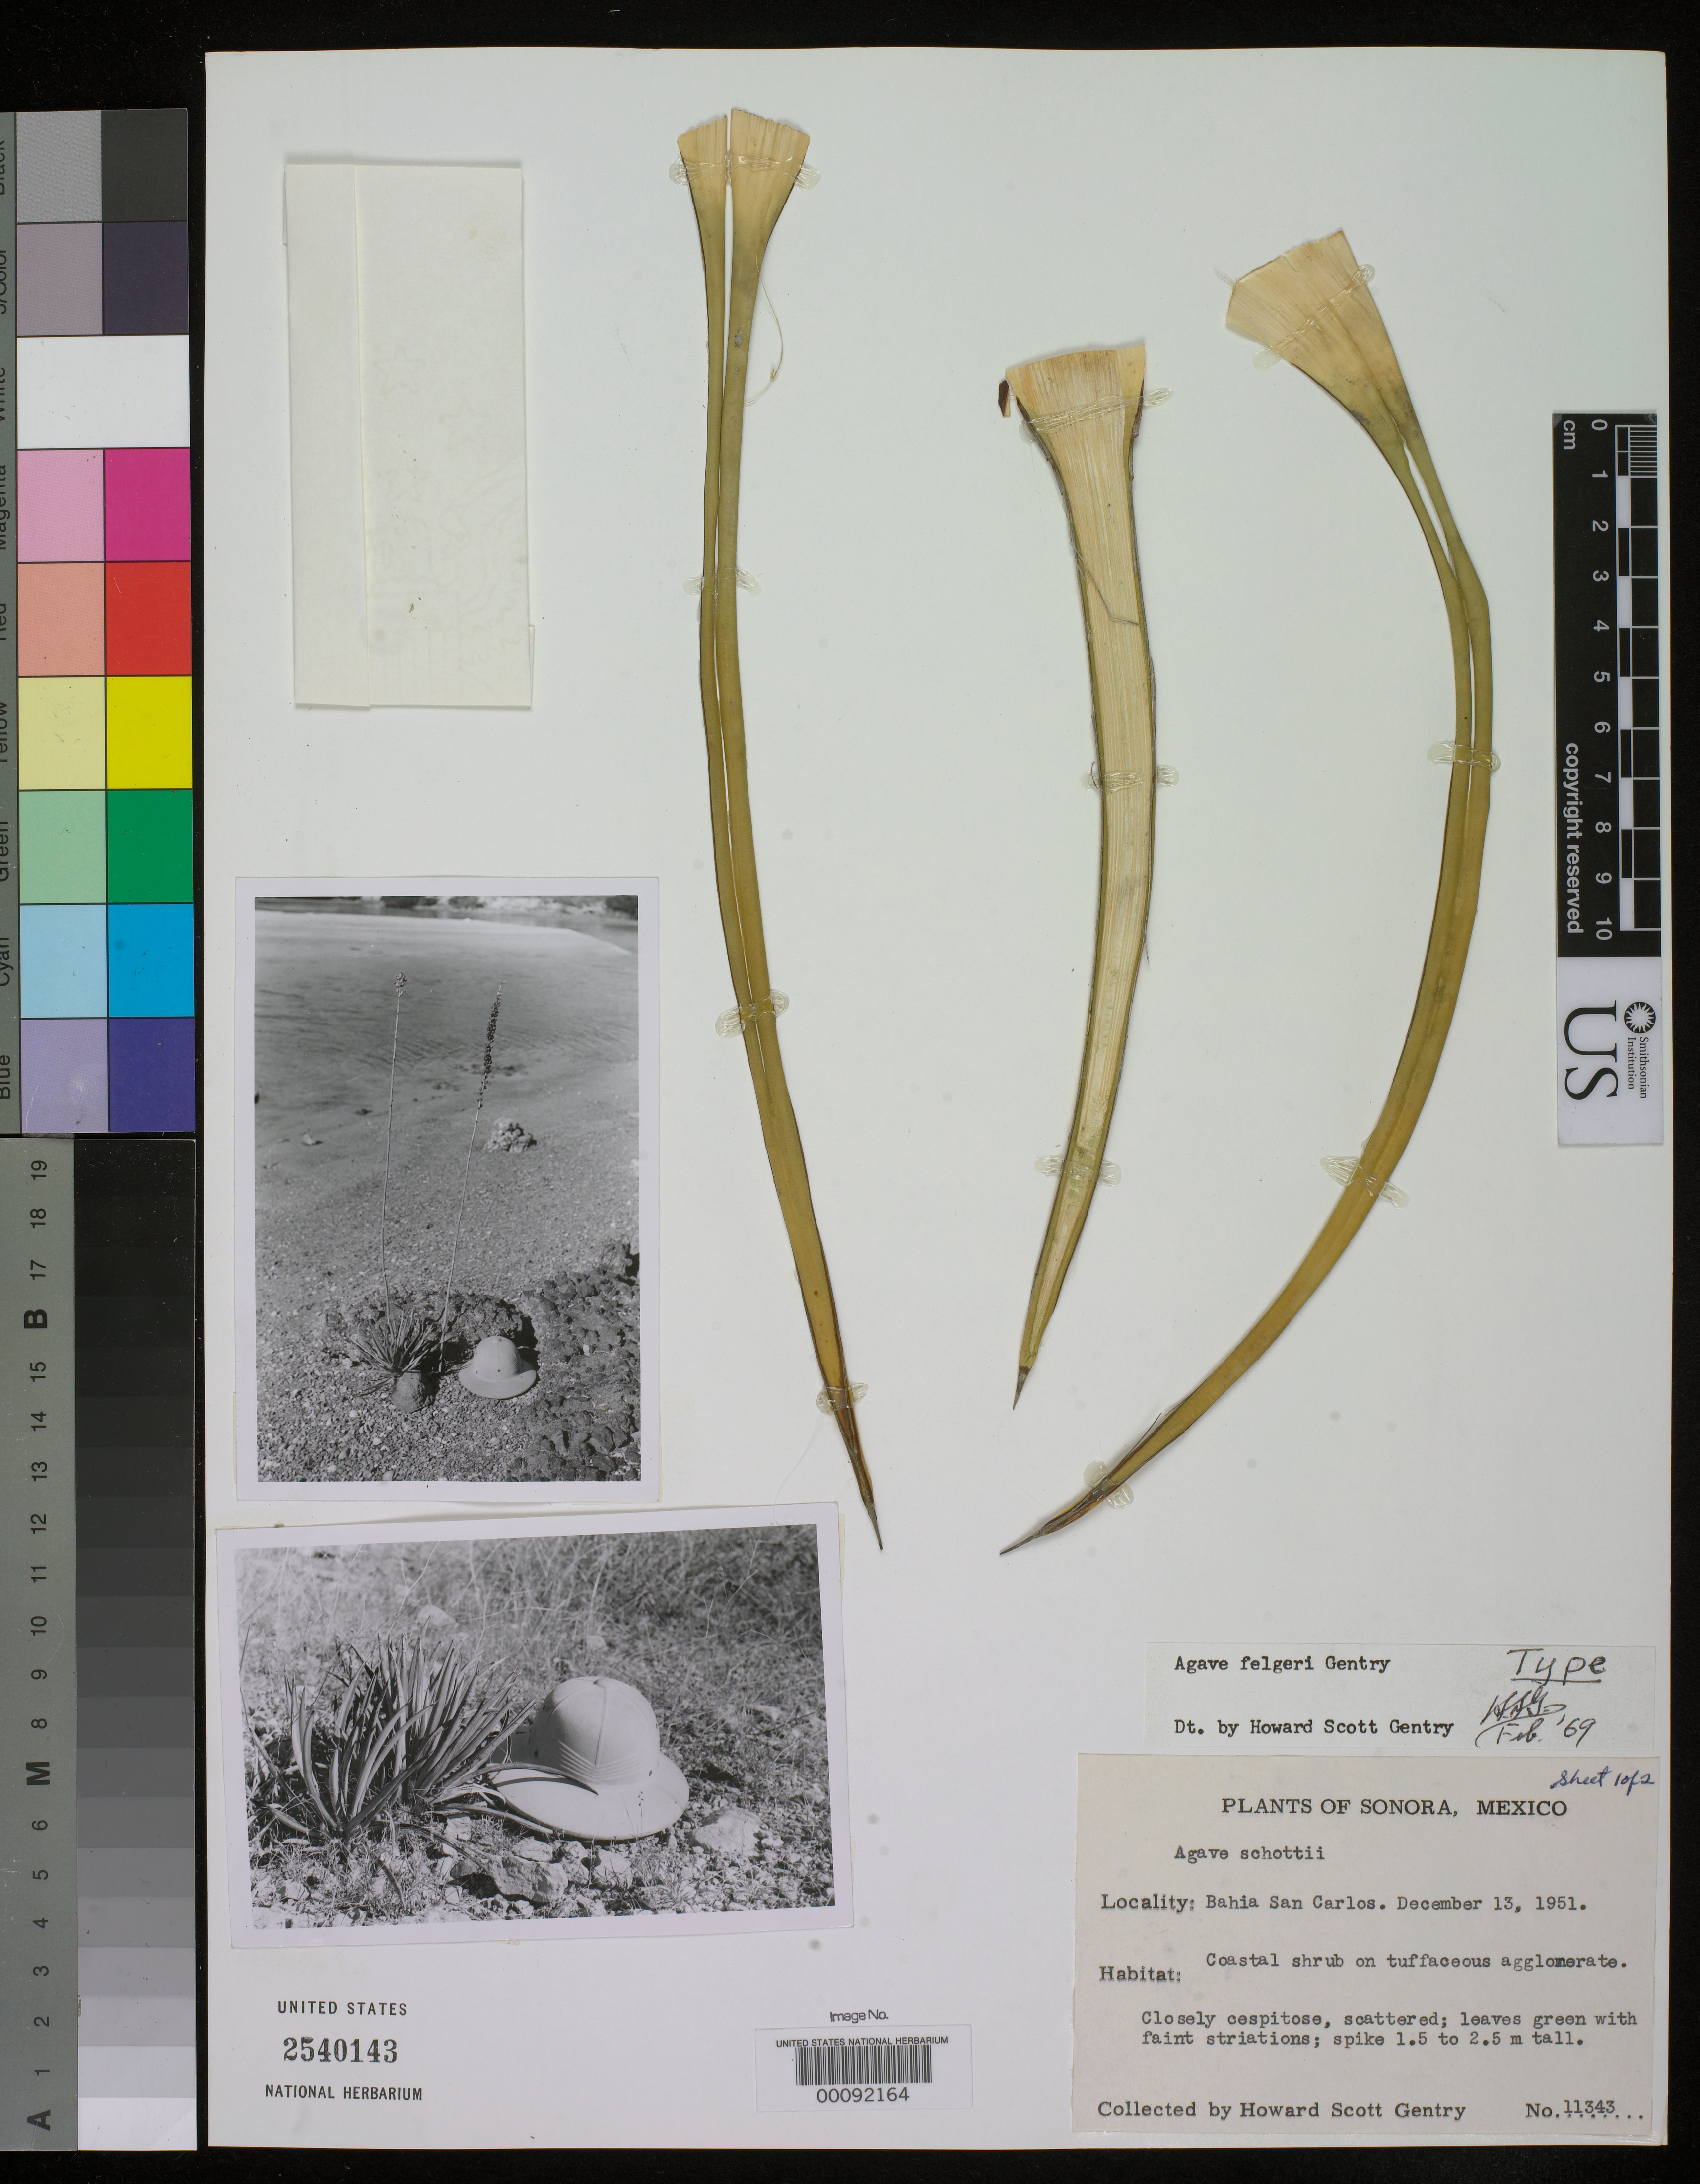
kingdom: Plantae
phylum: Tracheophyta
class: Liliopsida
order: Asparagales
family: Asparagaceae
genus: Agave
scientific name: Agave felgeri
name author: Gentry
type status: Holotype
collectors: H. S. Gentry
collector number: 11343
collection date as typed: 13 Dec 1951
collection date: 1951-12-13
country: Mexico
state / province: Sonora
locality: Bahia San Carlos.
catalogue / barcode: US 2540143